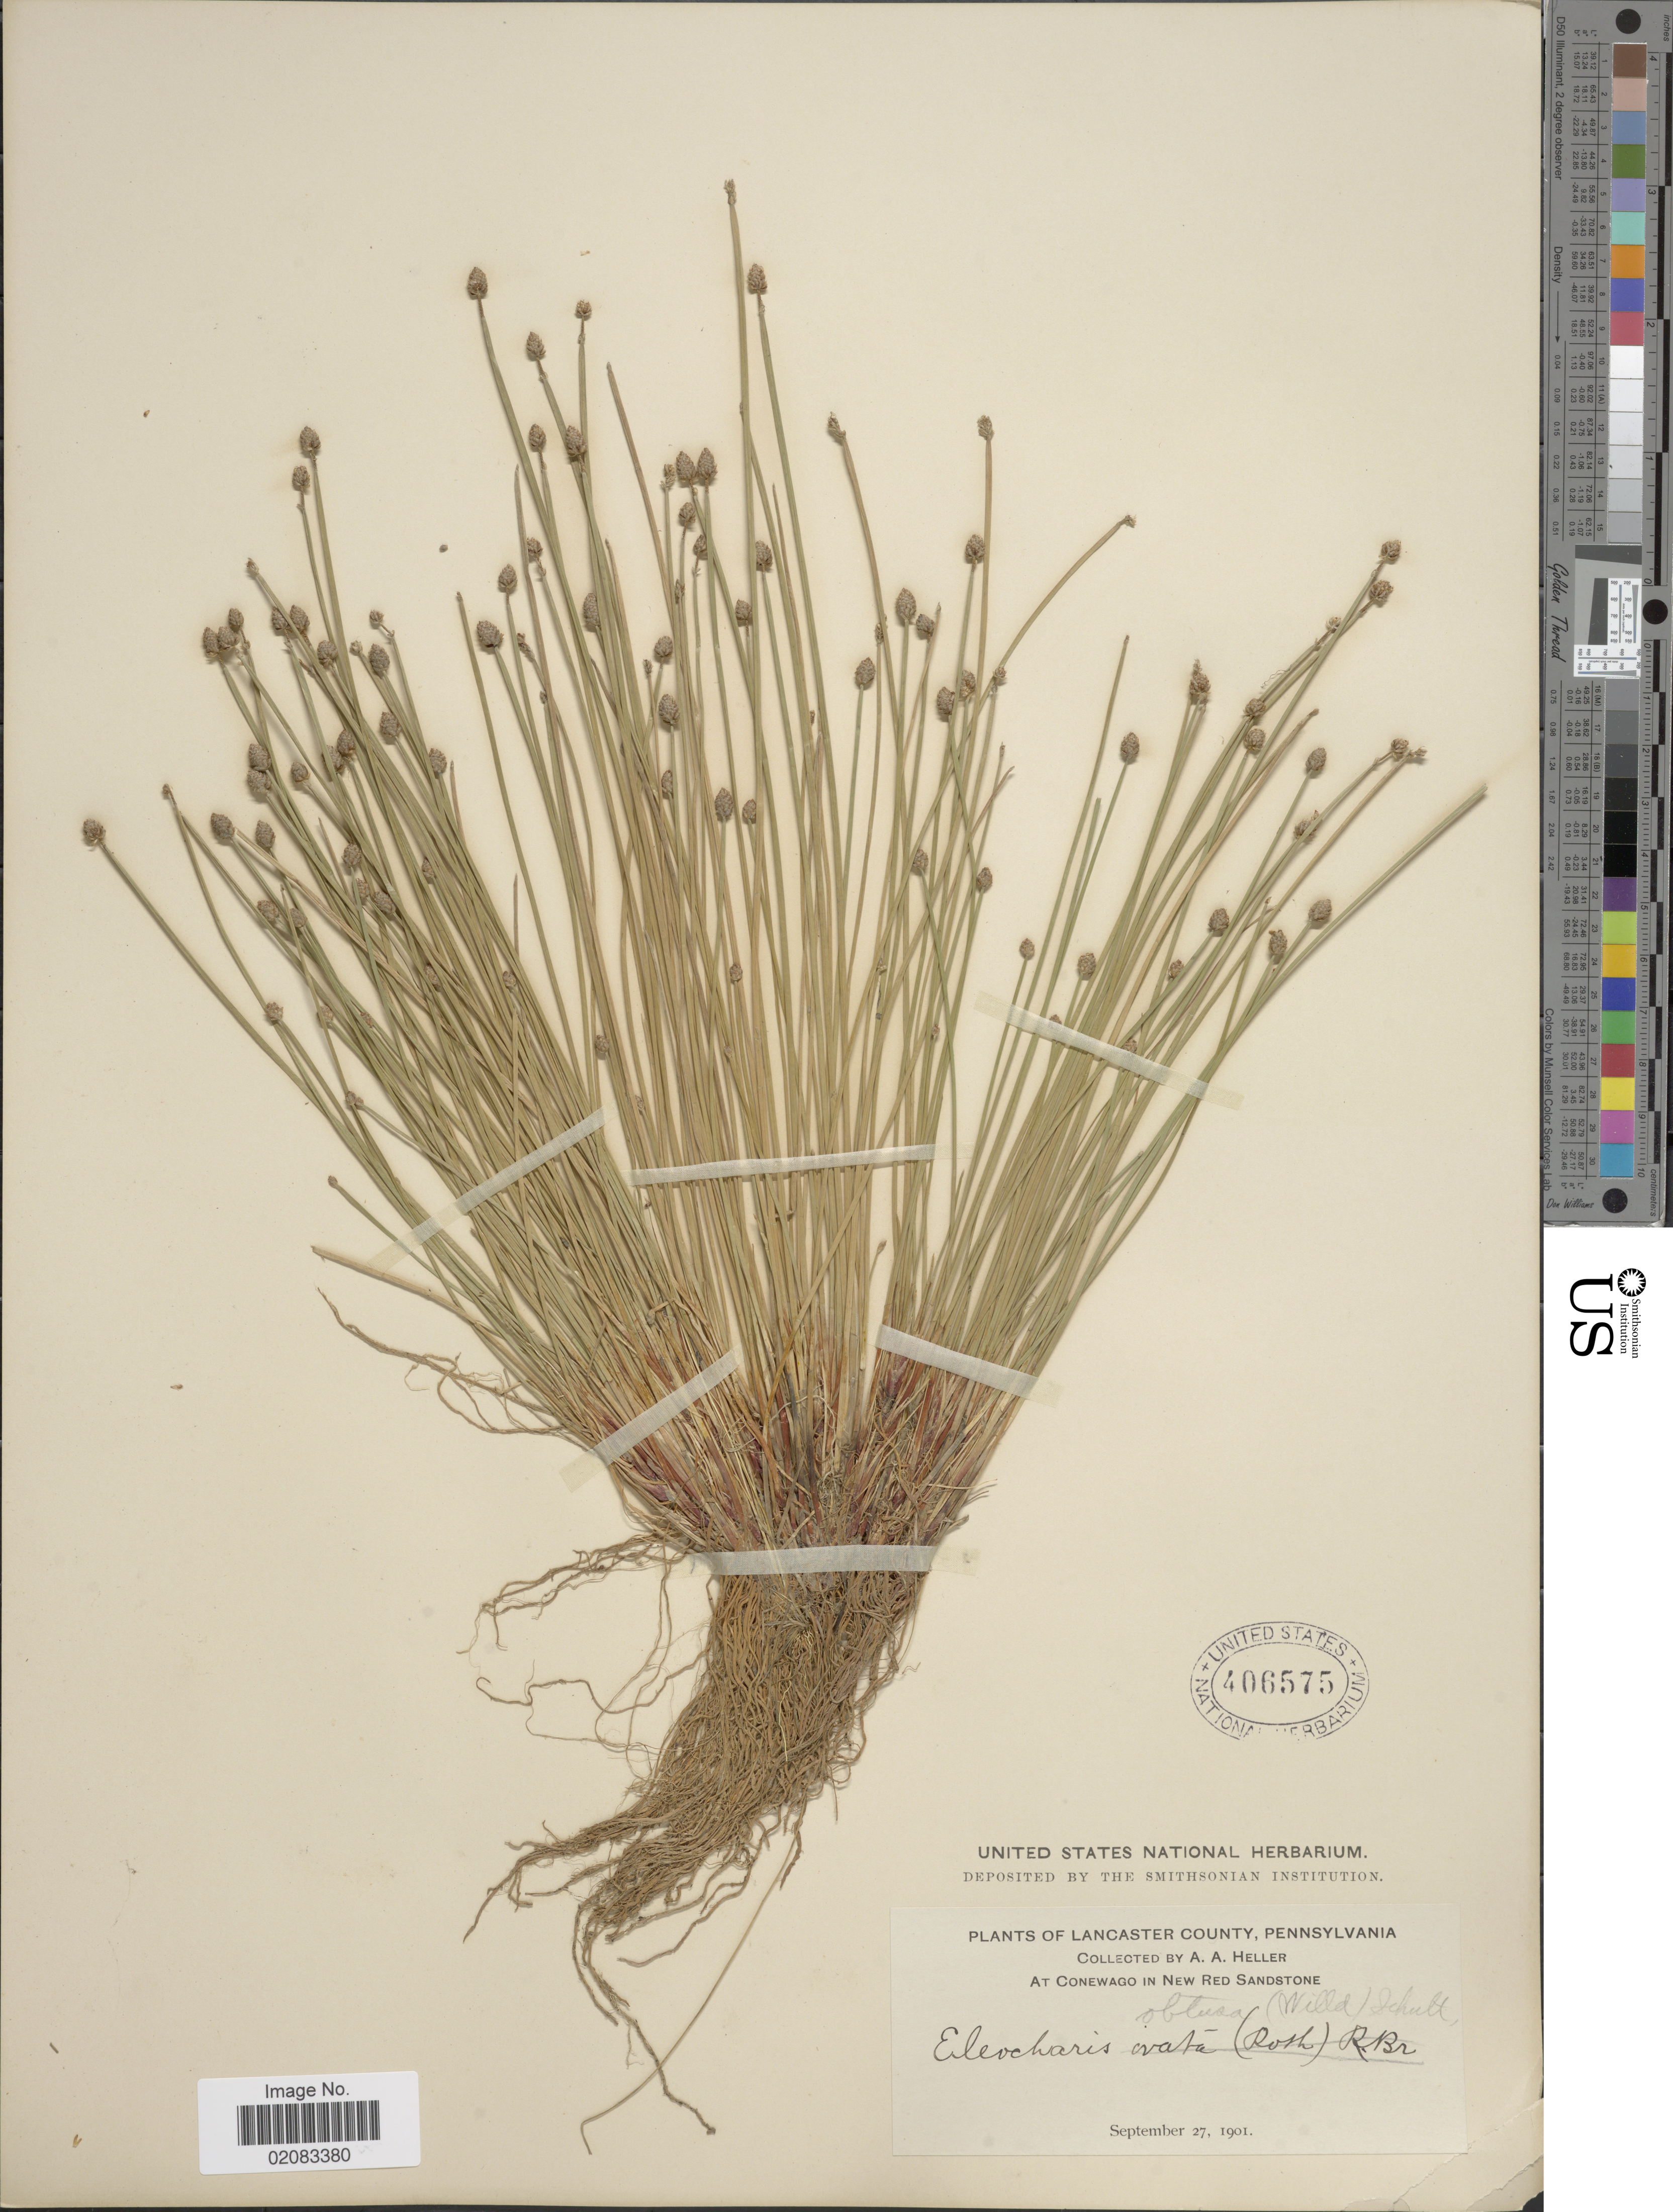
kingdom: Plantae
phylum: Tracheophyta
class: Liliopsida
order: Poales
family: Cyperaceae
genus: Eleocharis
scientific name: Eleocharis obtusa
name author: (Willd.) Schult.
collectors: A. A. Heller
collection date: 1901-09-27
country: United States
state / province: Pennsylvania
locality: Lancaster County, At Conewago in New Red Sandstone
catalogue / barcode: US 406575